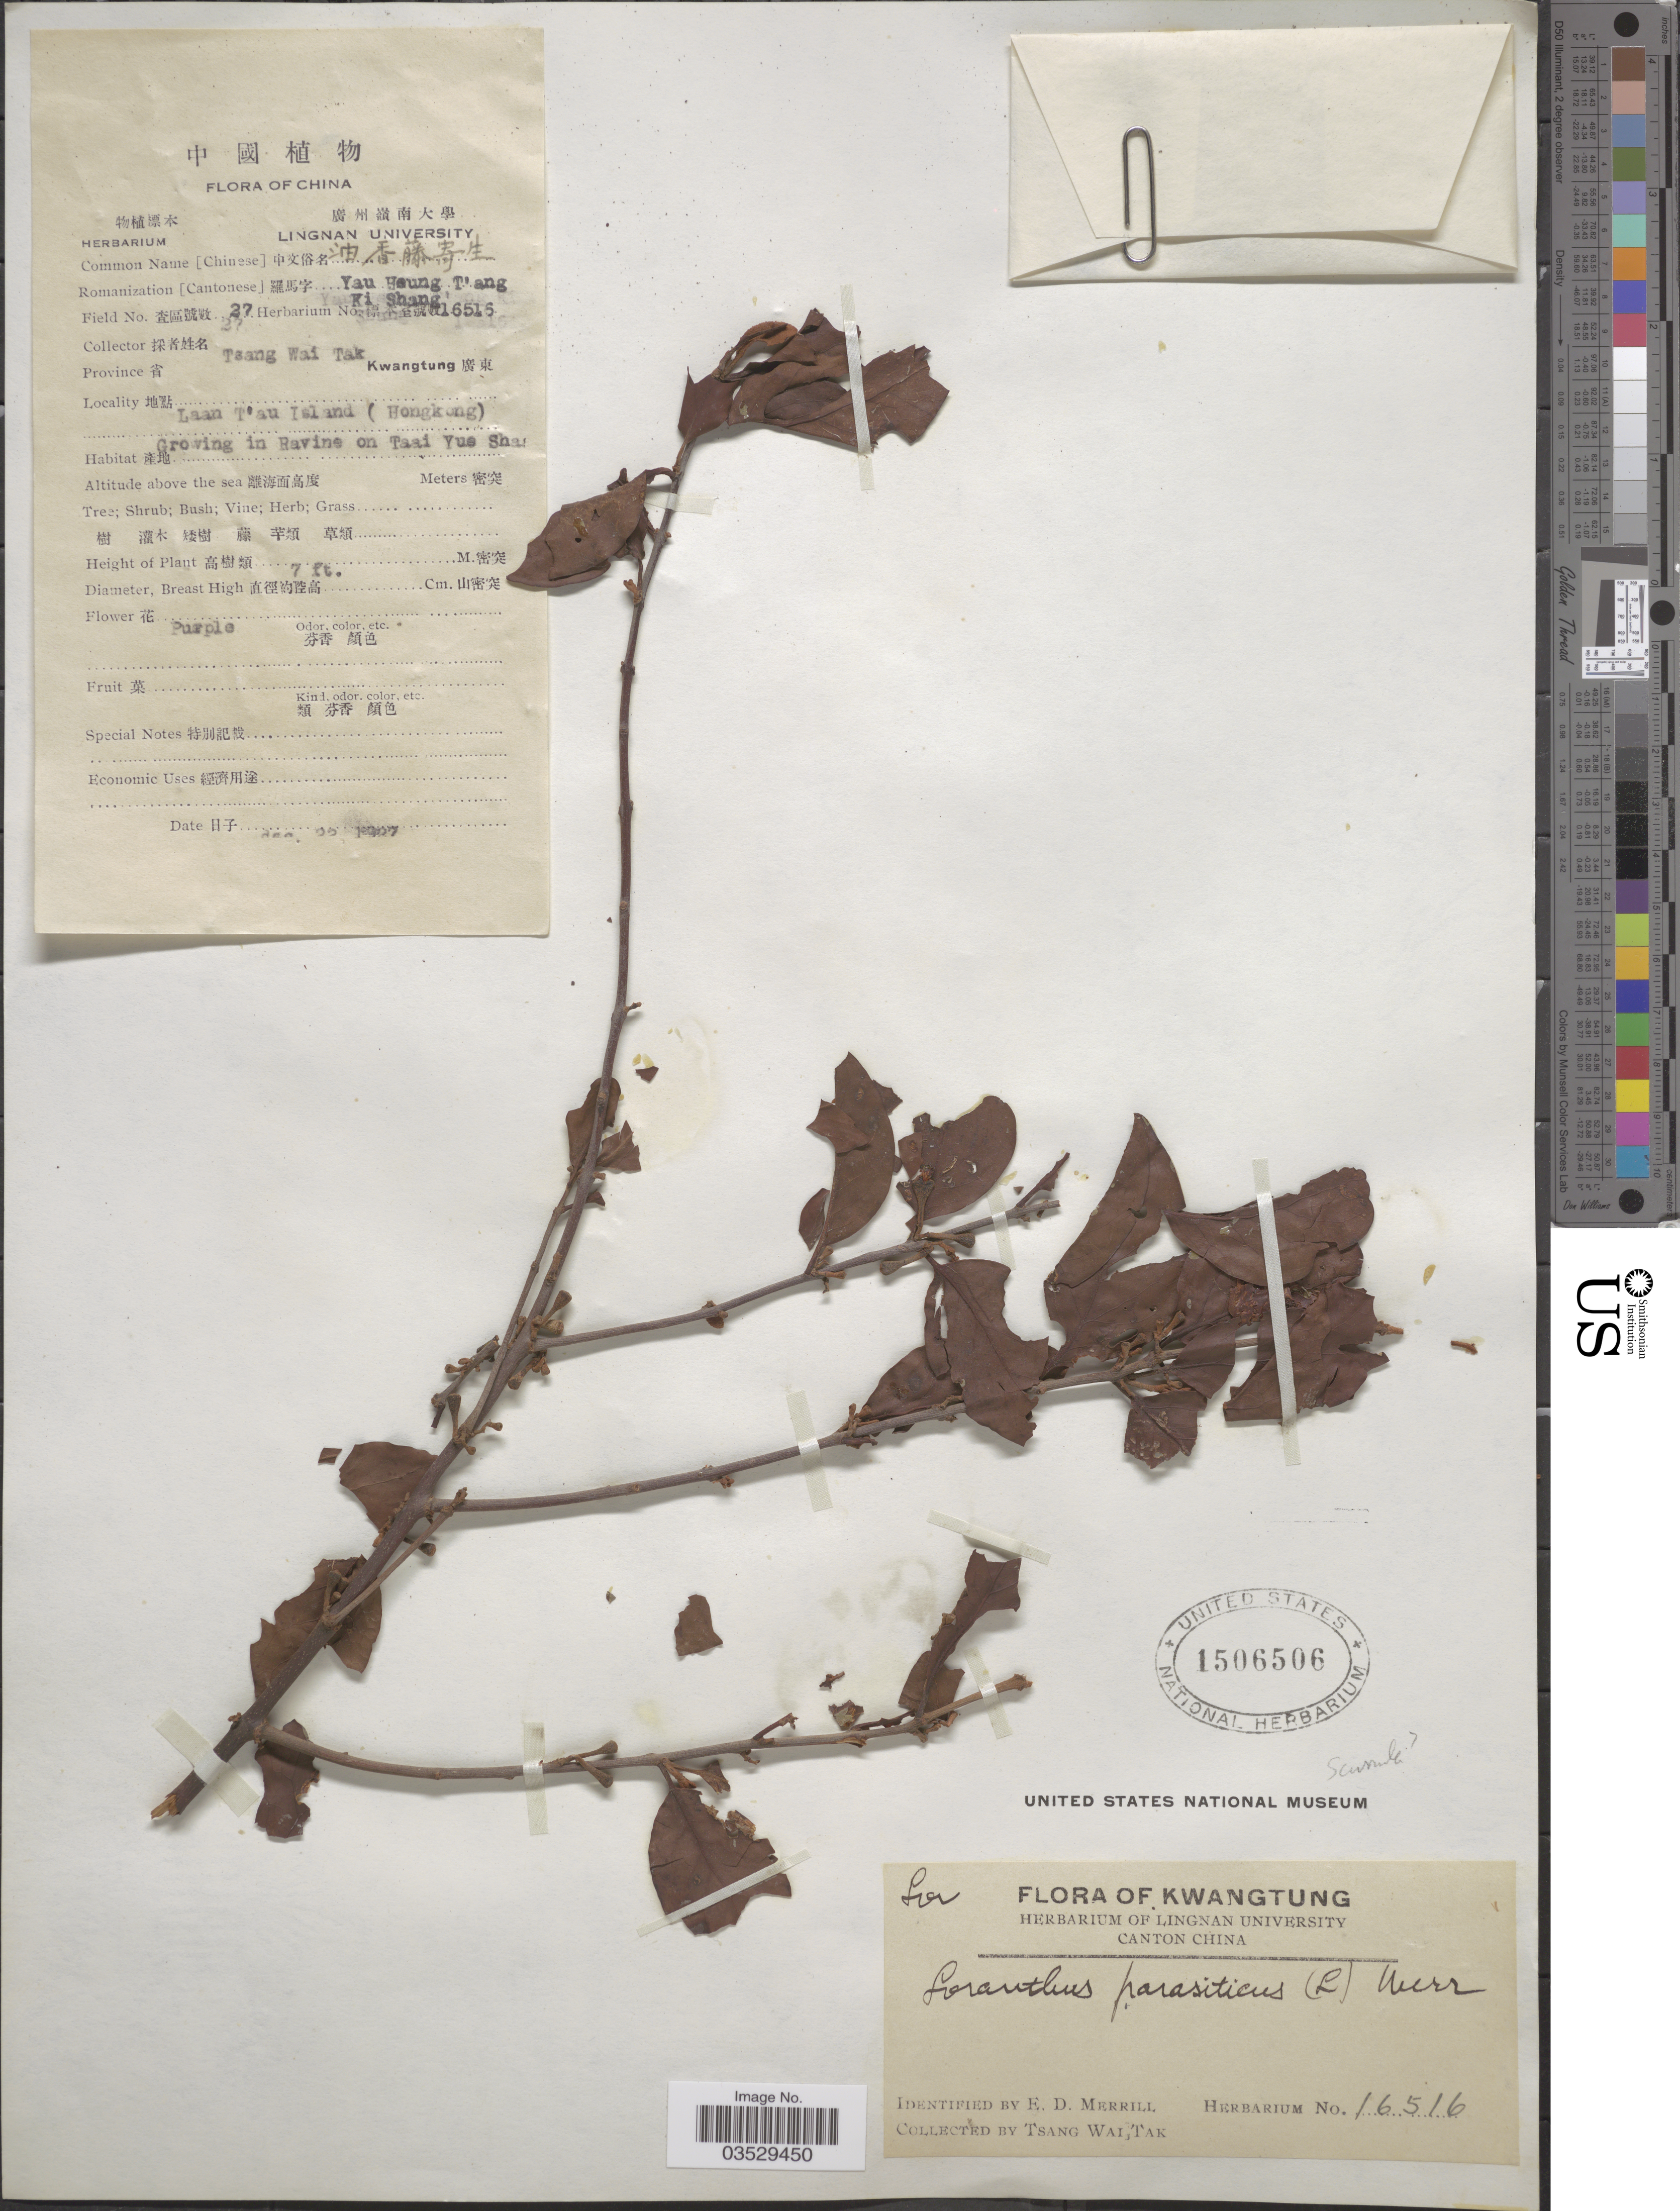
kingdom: Plantae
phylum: Tracheophyta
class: Magnoliopsida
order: Santalales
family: Loranthaceae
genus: Scurrula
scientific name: Scurrula parasitica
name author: L.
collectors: W. T. Tsang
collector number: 27/16516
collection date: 1907-12-22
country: China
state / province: Guangdong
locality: Kwangtung. Laam T'au Island (Hong Kong). Growing in Ravine on Taai Yue Sha.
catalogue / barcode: US 1506506